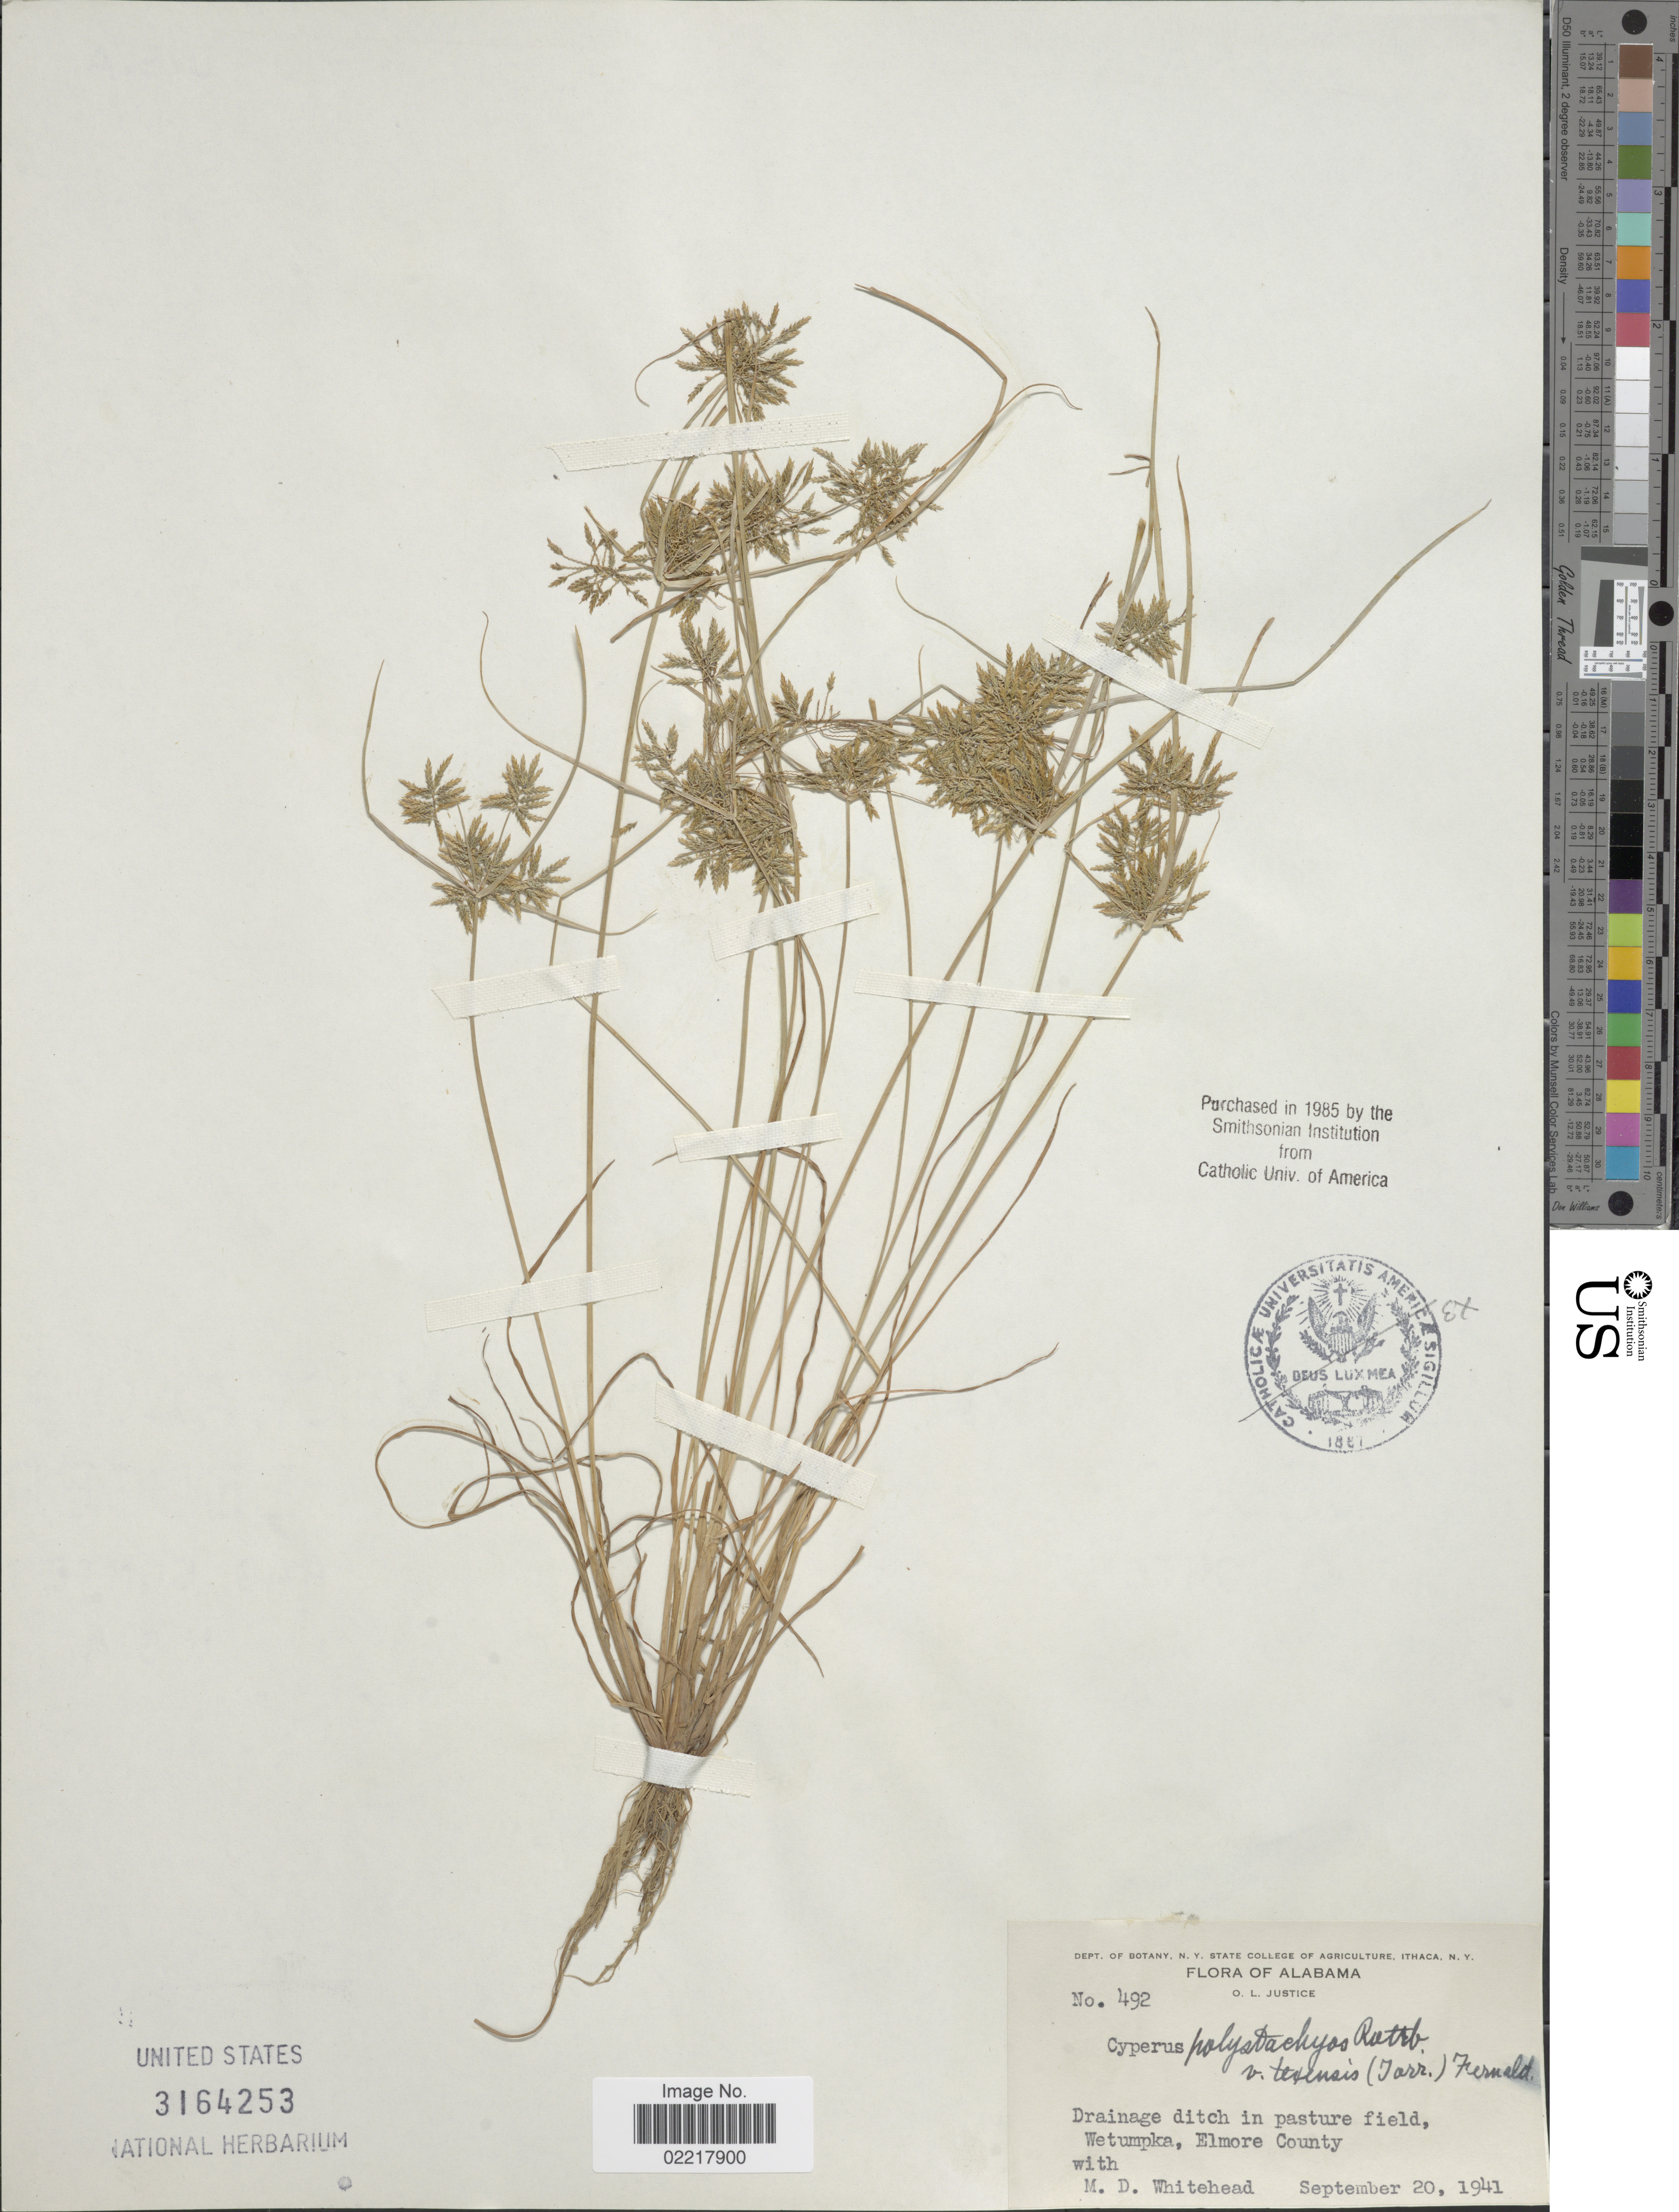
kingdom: Plantae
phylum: Tracheophyta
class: Liliopsida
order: Poales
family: Cyperaceae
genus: Cyperus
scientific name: Cyperus polystachyos var. texensis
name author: (Torr.) Fernald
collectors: O. Justice & M. Whitehead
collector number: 492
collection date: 1941-09-20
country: United States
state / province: Alabama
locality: Drainage ditch in pasture field, Wetumpka, Elmore County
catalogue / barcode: US 3164253